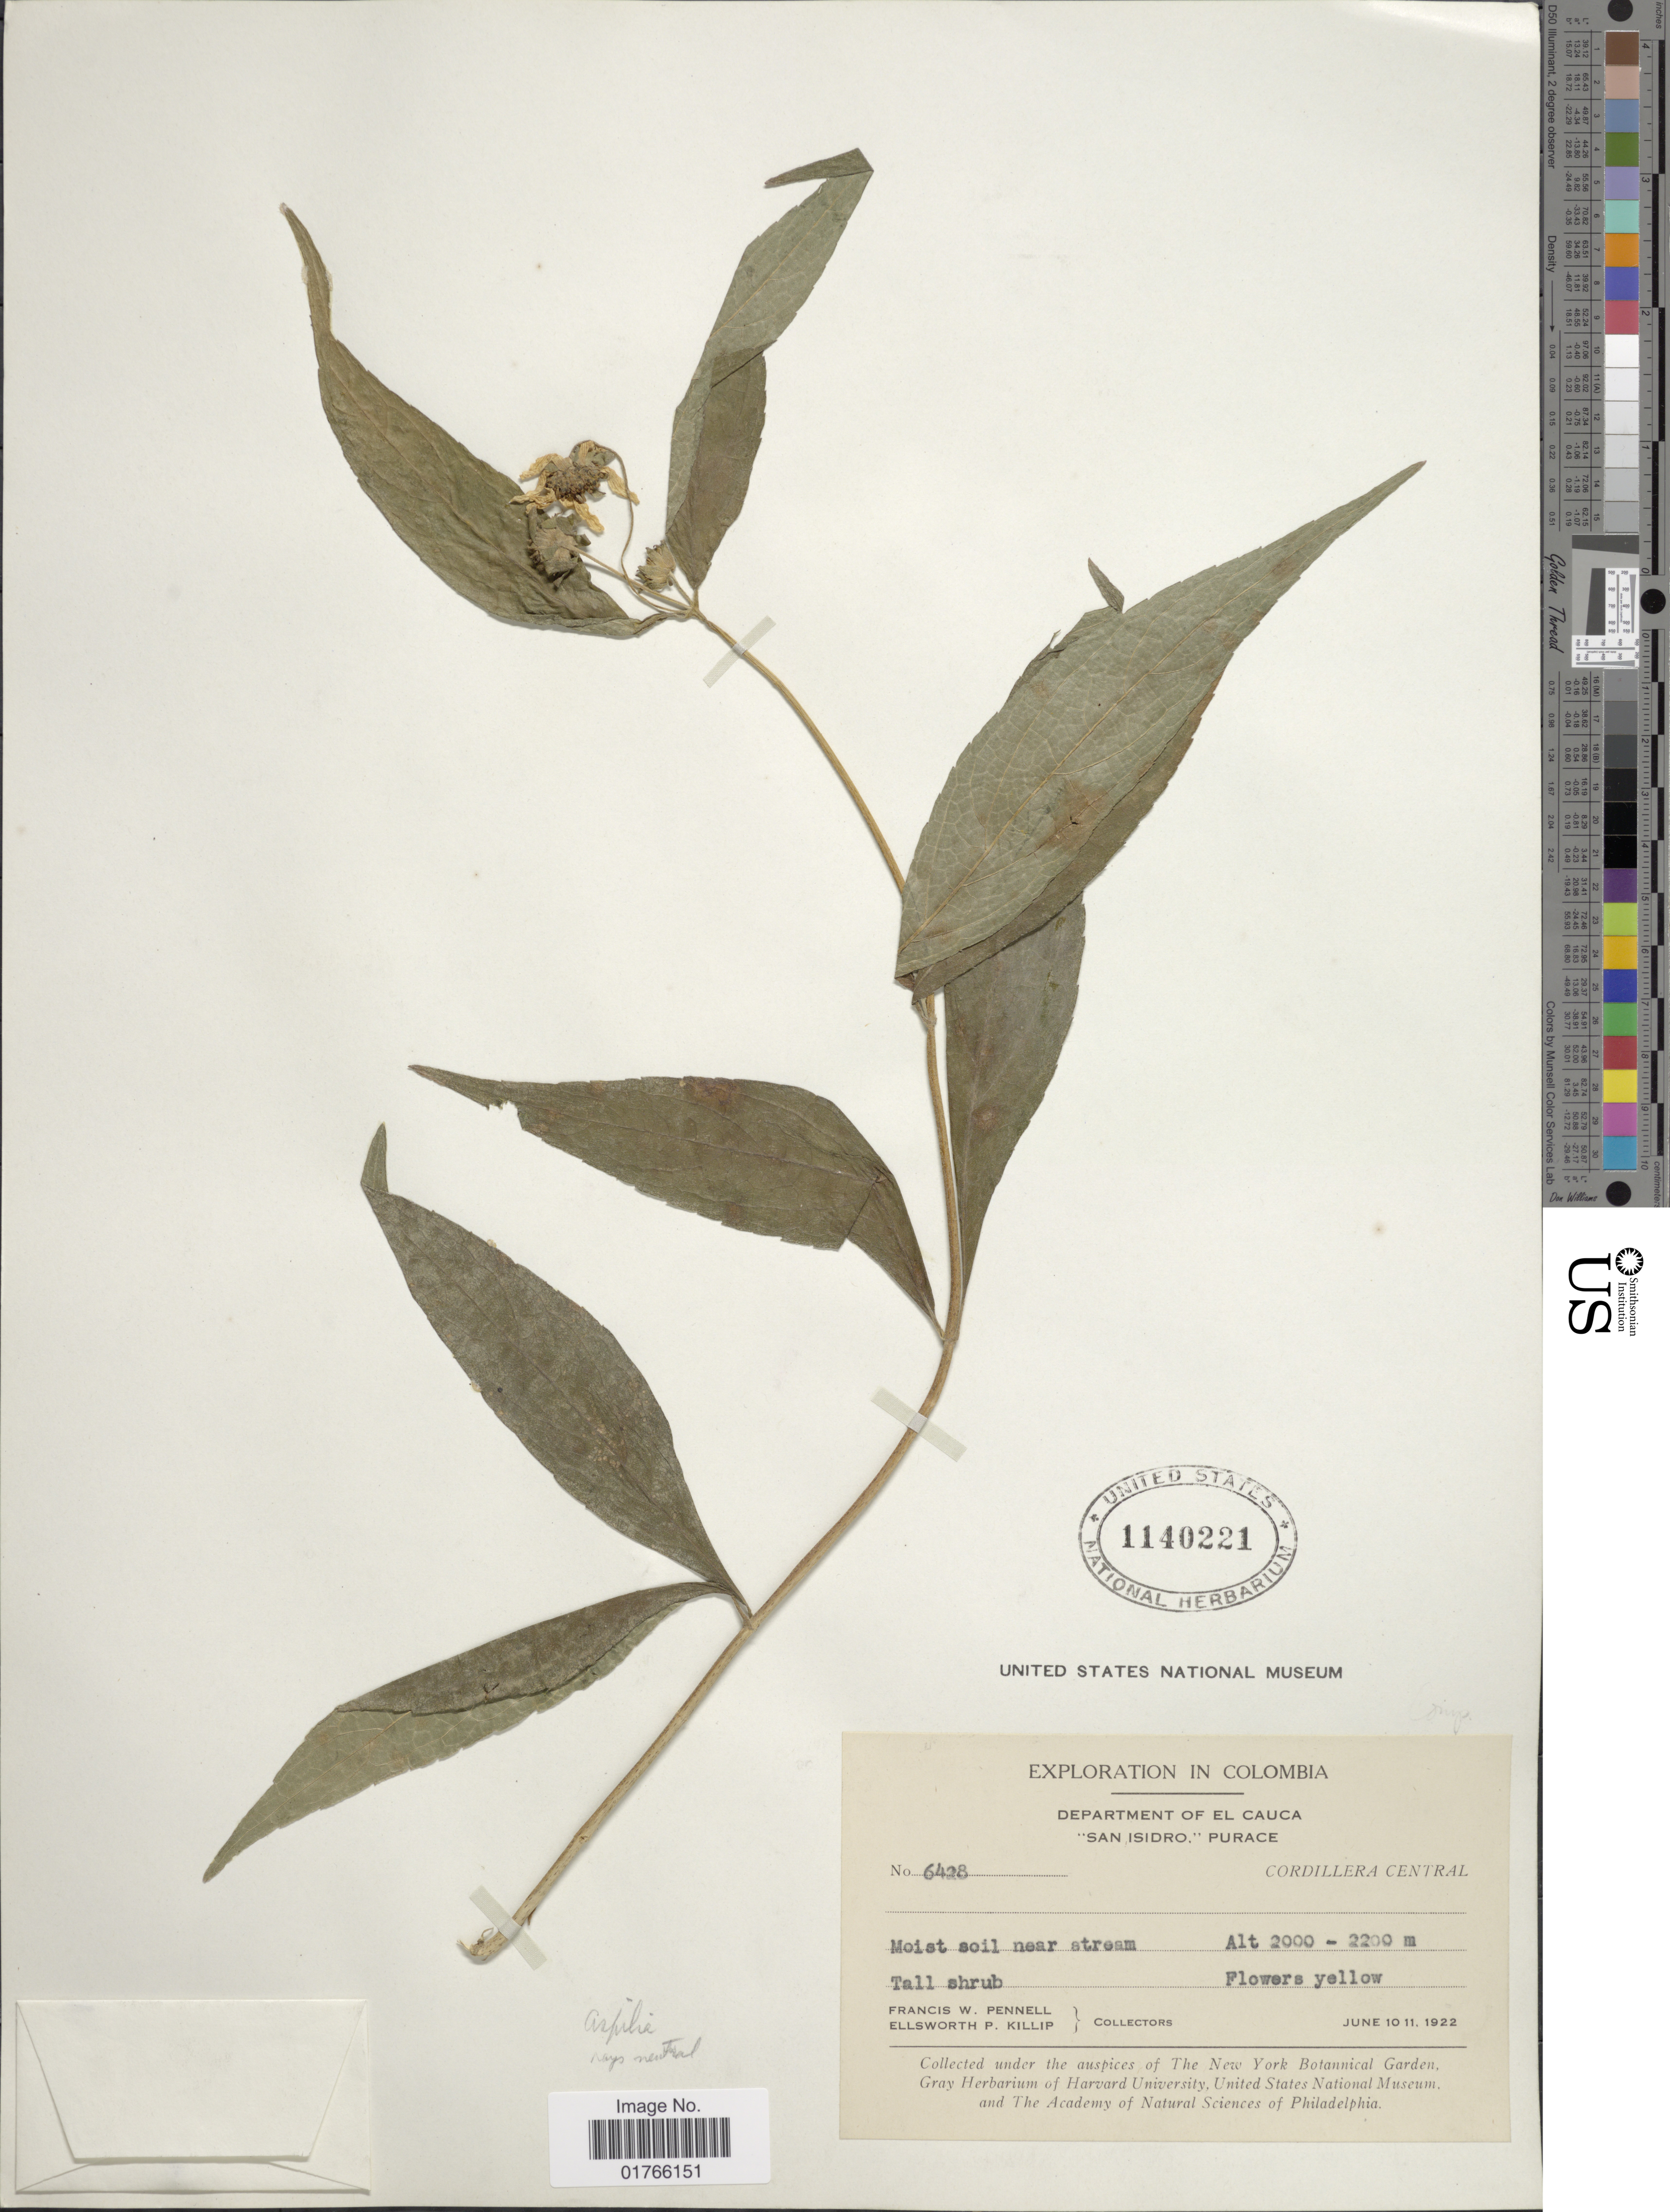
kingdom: Plantae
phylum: Tracheophyta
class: Magnoliopsida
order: Asterales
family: Asteraceae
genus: Aspilia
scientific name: Aspilia sp.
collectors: F. W. Pennell & E. P. Killip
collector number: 6428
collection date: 1922-06-10/1922-06-11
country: Colombia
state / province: Cauca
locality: San Isidro, Purace, Cordillera Central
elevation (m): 2000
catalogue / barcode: US 1140221